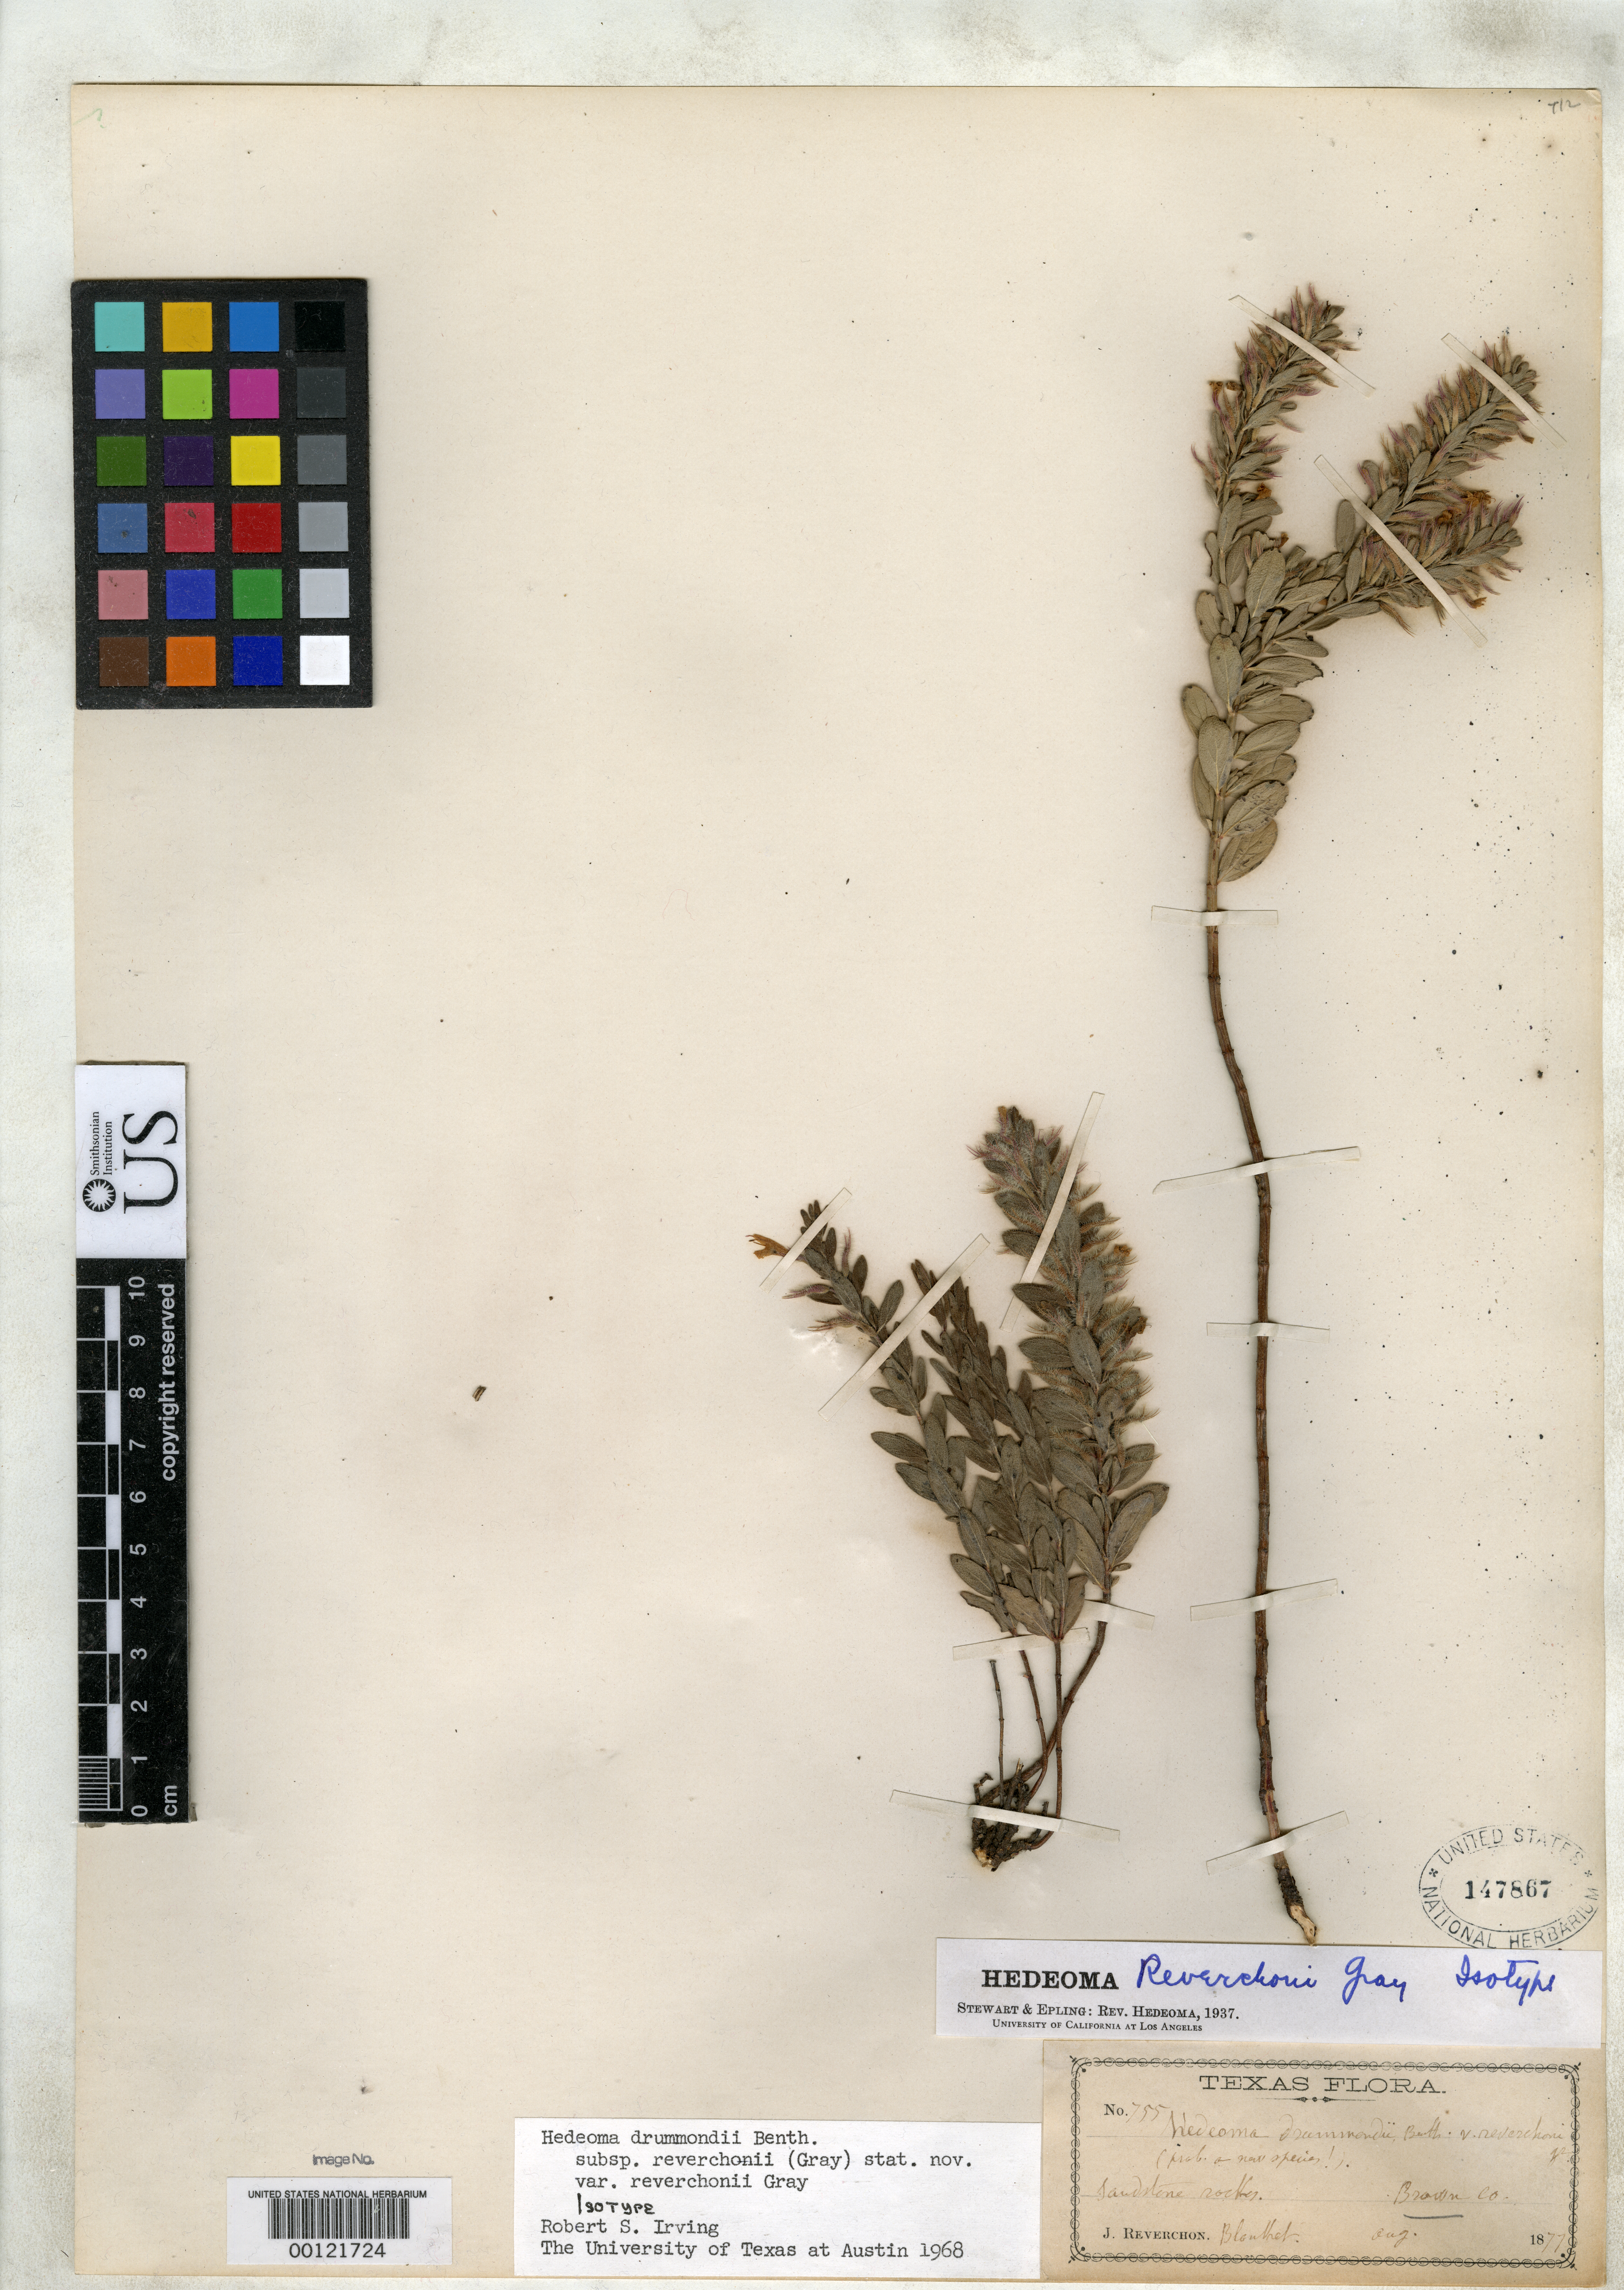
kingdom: Plantae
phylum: Tracheophyta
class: Magnoliopsida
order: Lamiales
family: Lamiaceae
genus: Hedeoma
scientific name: Hedeoma drummondii var. reverchonii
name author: A. Gray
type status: Isotype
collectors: J. Reverchon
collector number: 755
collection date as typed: Aug 1877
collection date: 1877-08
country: United States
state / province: Texas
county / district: Brown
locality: Sandstone rocks, Brown Co. Blanket [?].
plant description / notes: As "Reverchoni". Cited 1980 by Irving, Sida 8: 258.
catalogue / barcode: US 147867